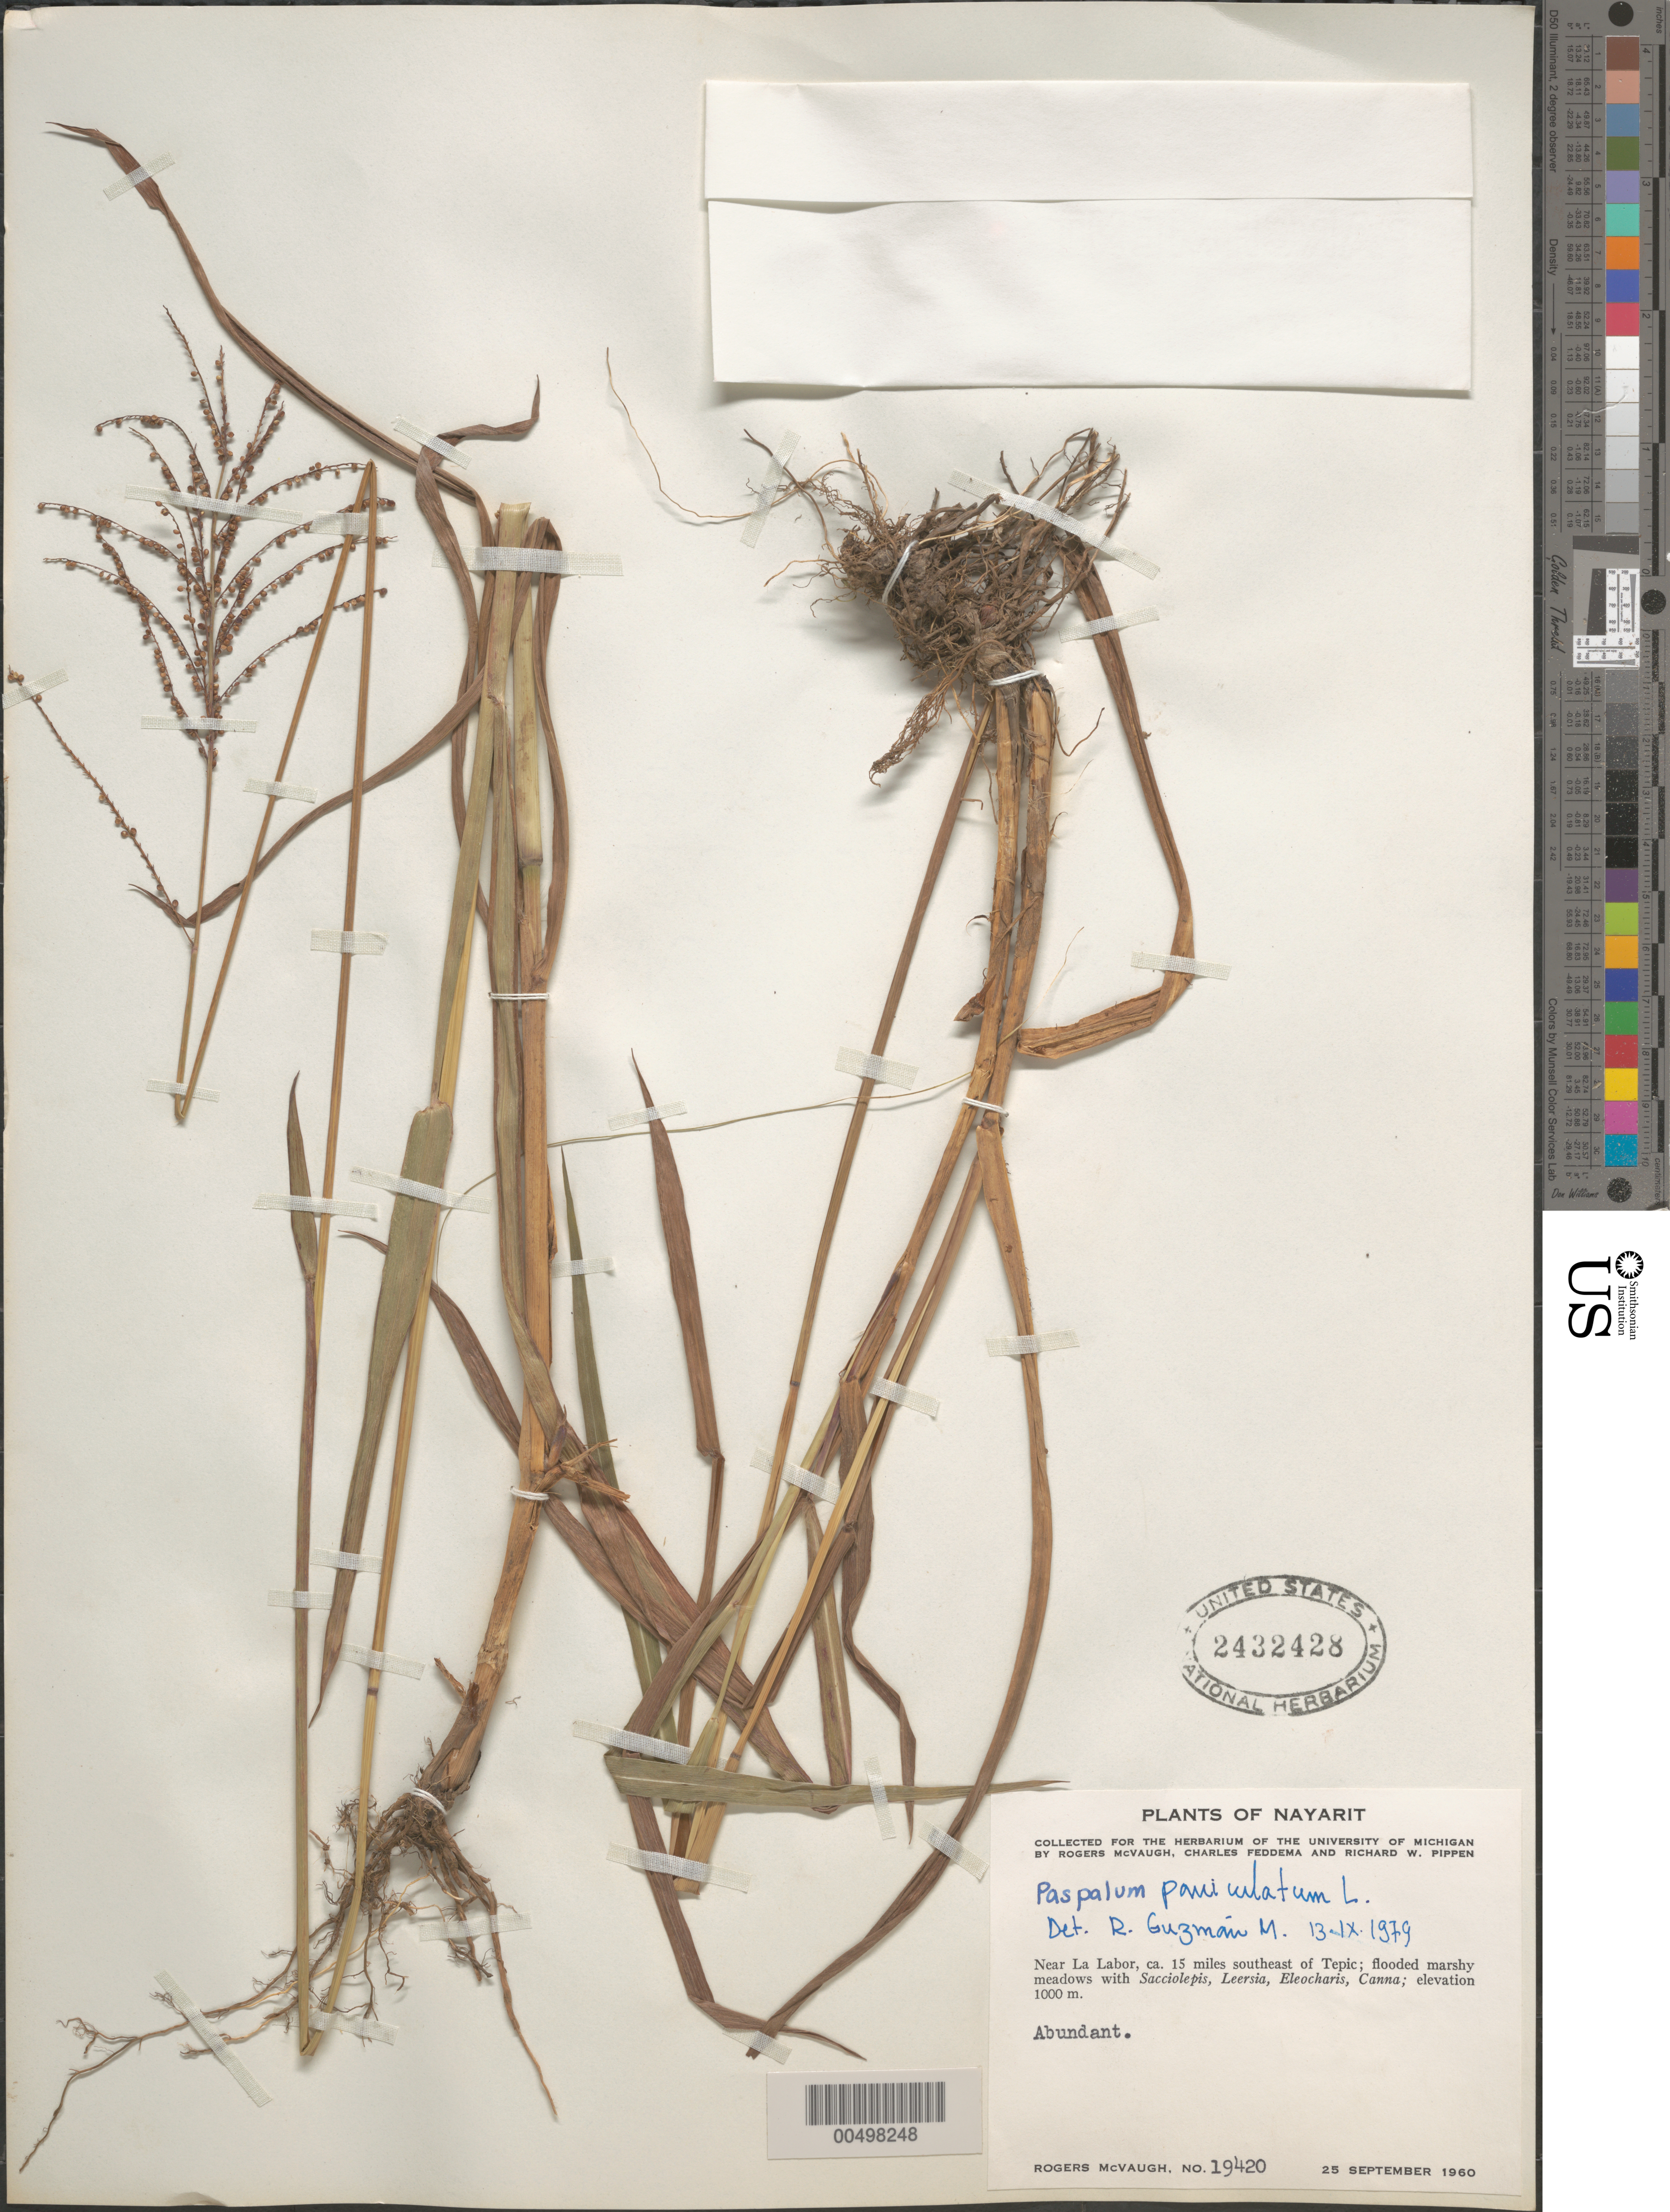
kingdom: Plantae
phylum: Tracheophyta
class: Liliopsida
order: Poales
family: Poaceae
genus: Paspalum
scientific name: Paspalum paniculatum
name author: L.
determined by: Guzm n-M., R.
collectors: R. McVaugh, C. Feddema & R. W. Pippen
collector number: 19420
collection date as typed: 25 Sep 1960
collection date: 1960-09-25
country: Mexico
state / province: Nayarit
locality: Near La Labor, ca. 15 mi SE of Tepic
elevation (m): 1000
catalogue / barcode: US 2432428